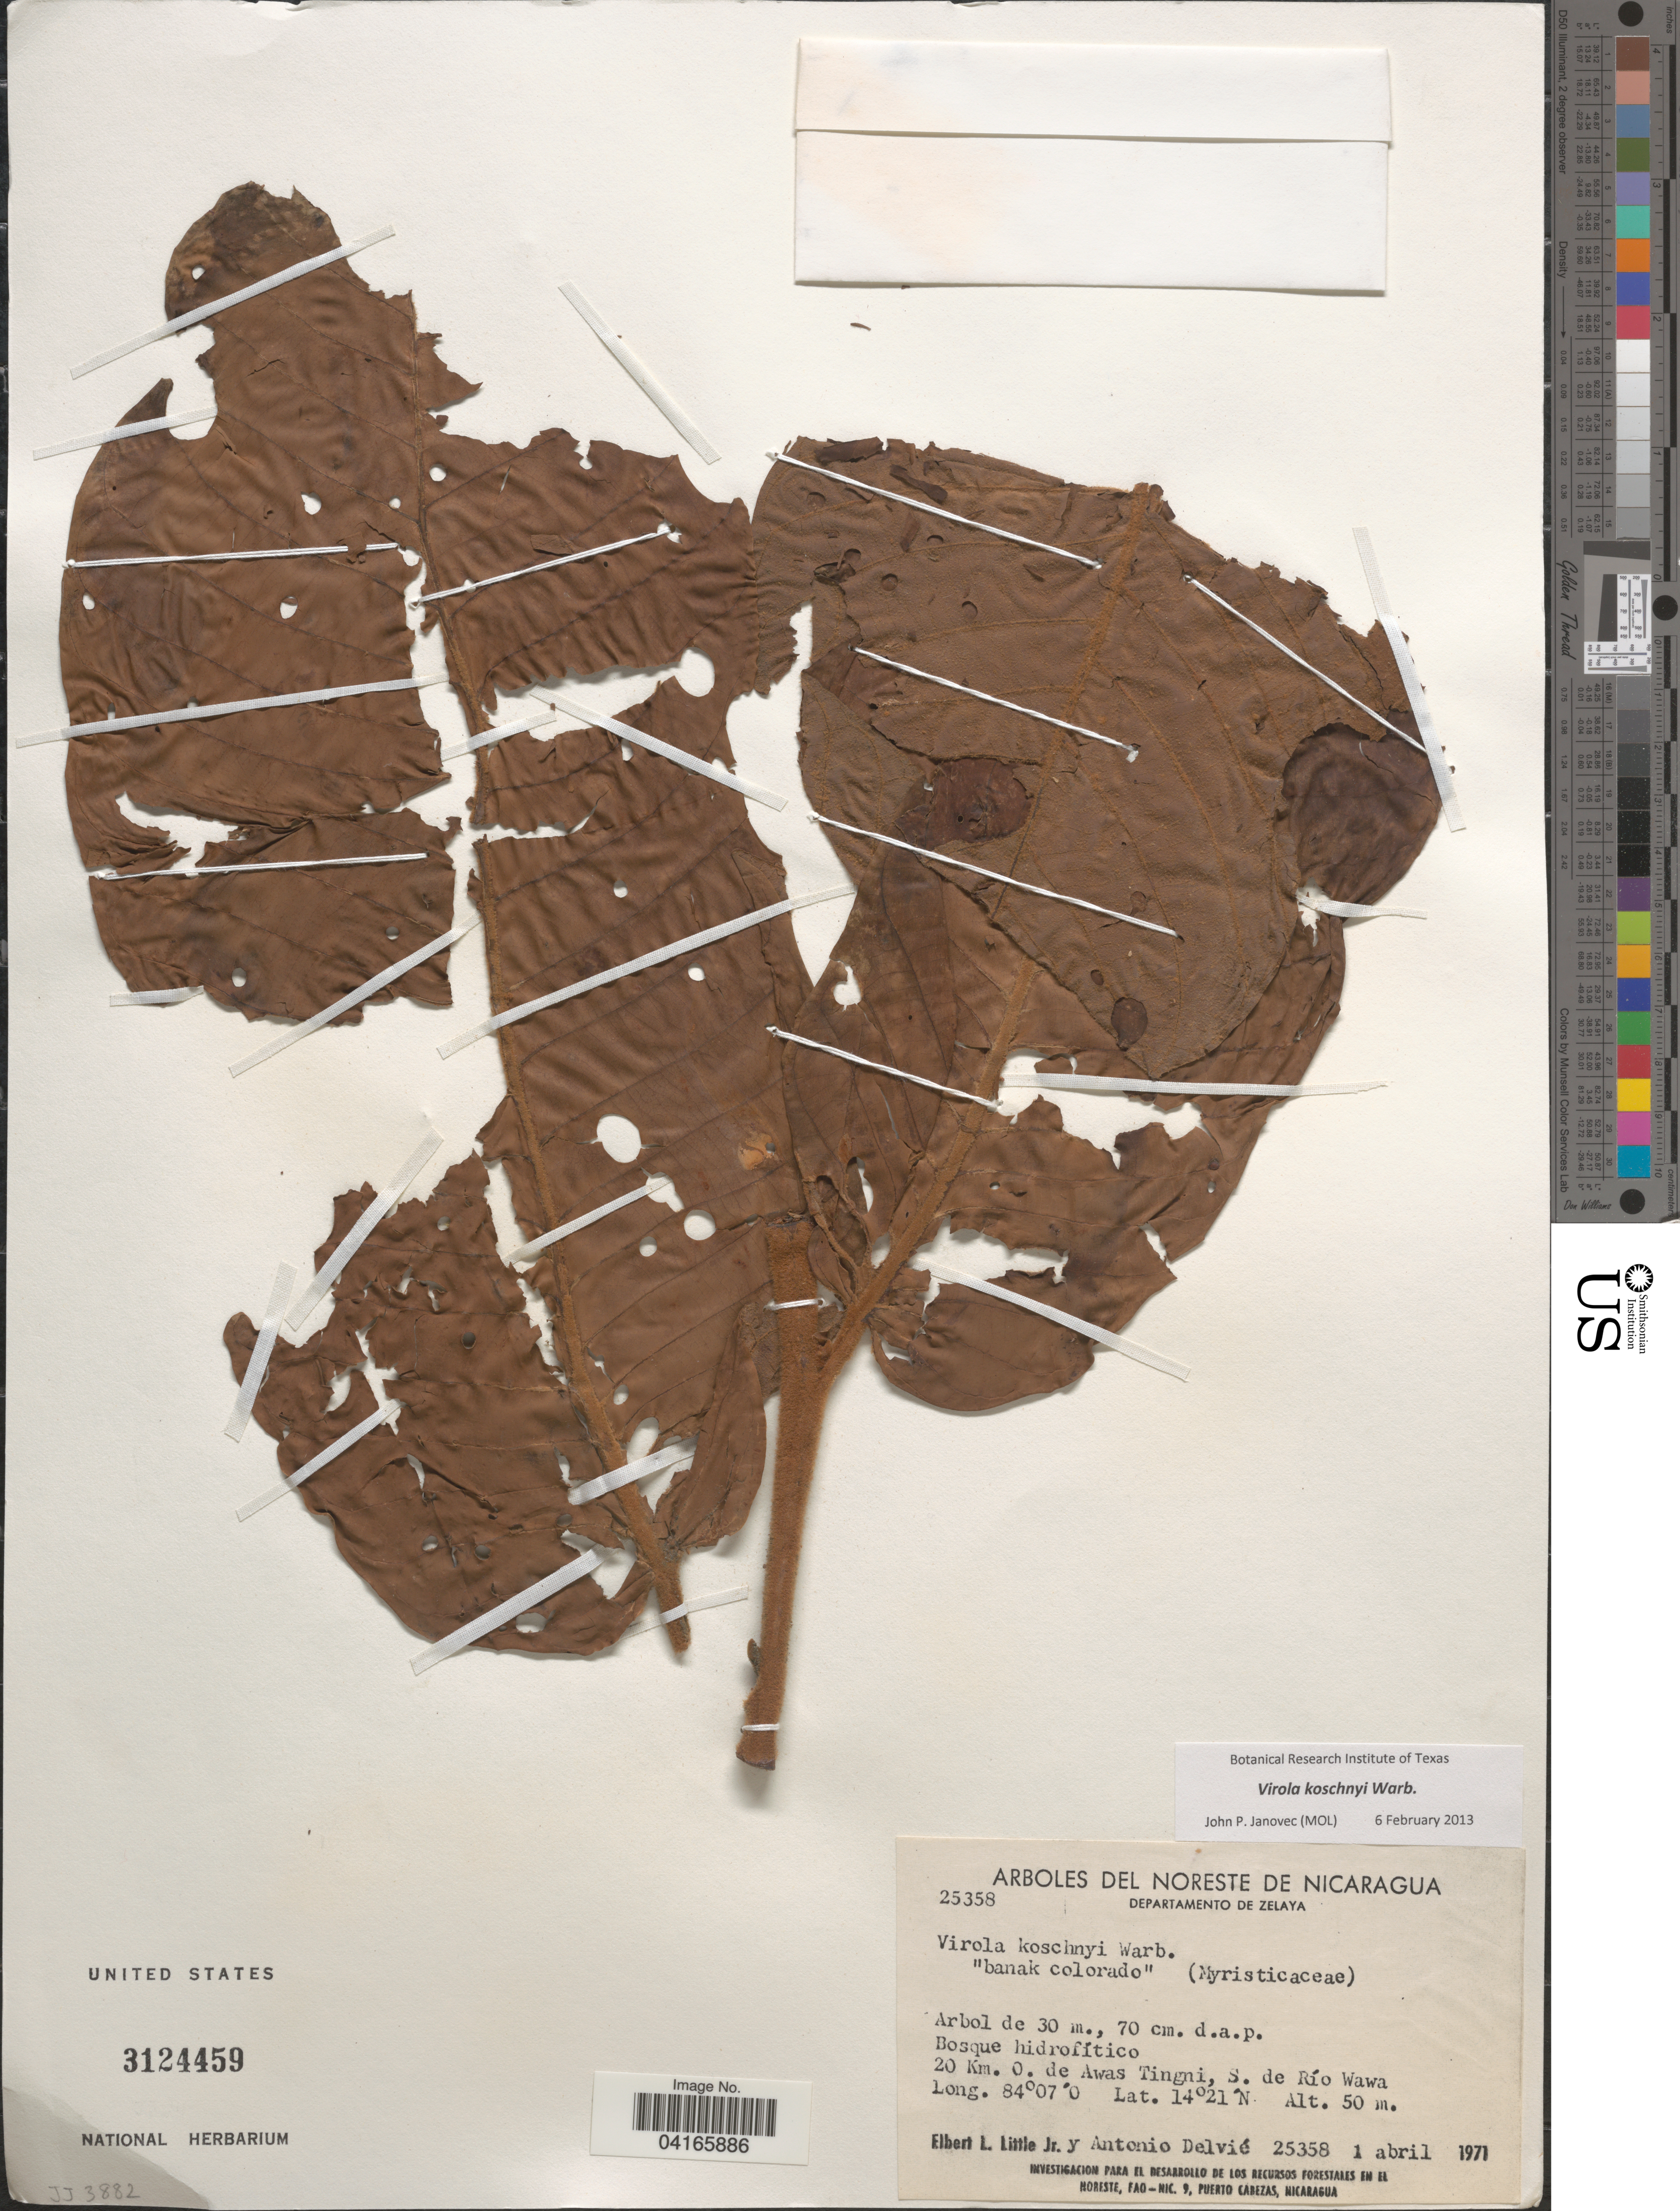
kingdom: Plantae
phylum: Tracheophyta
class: Magnoliopsida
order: Magnoliales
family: Myristicaceae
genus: Virola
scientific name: Virola koschnyi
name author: Warb.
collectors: E. L. Little & A. Delvié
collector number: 25358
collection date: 1971-04-01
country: Nicaragua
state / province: Atlántico Norte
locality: Noreste de Nicaragua. Departamento de Zelaya. 20 Km. O. de Awas Tingni, S. de Río Wawa.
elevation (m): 50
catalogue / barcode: US 3124459